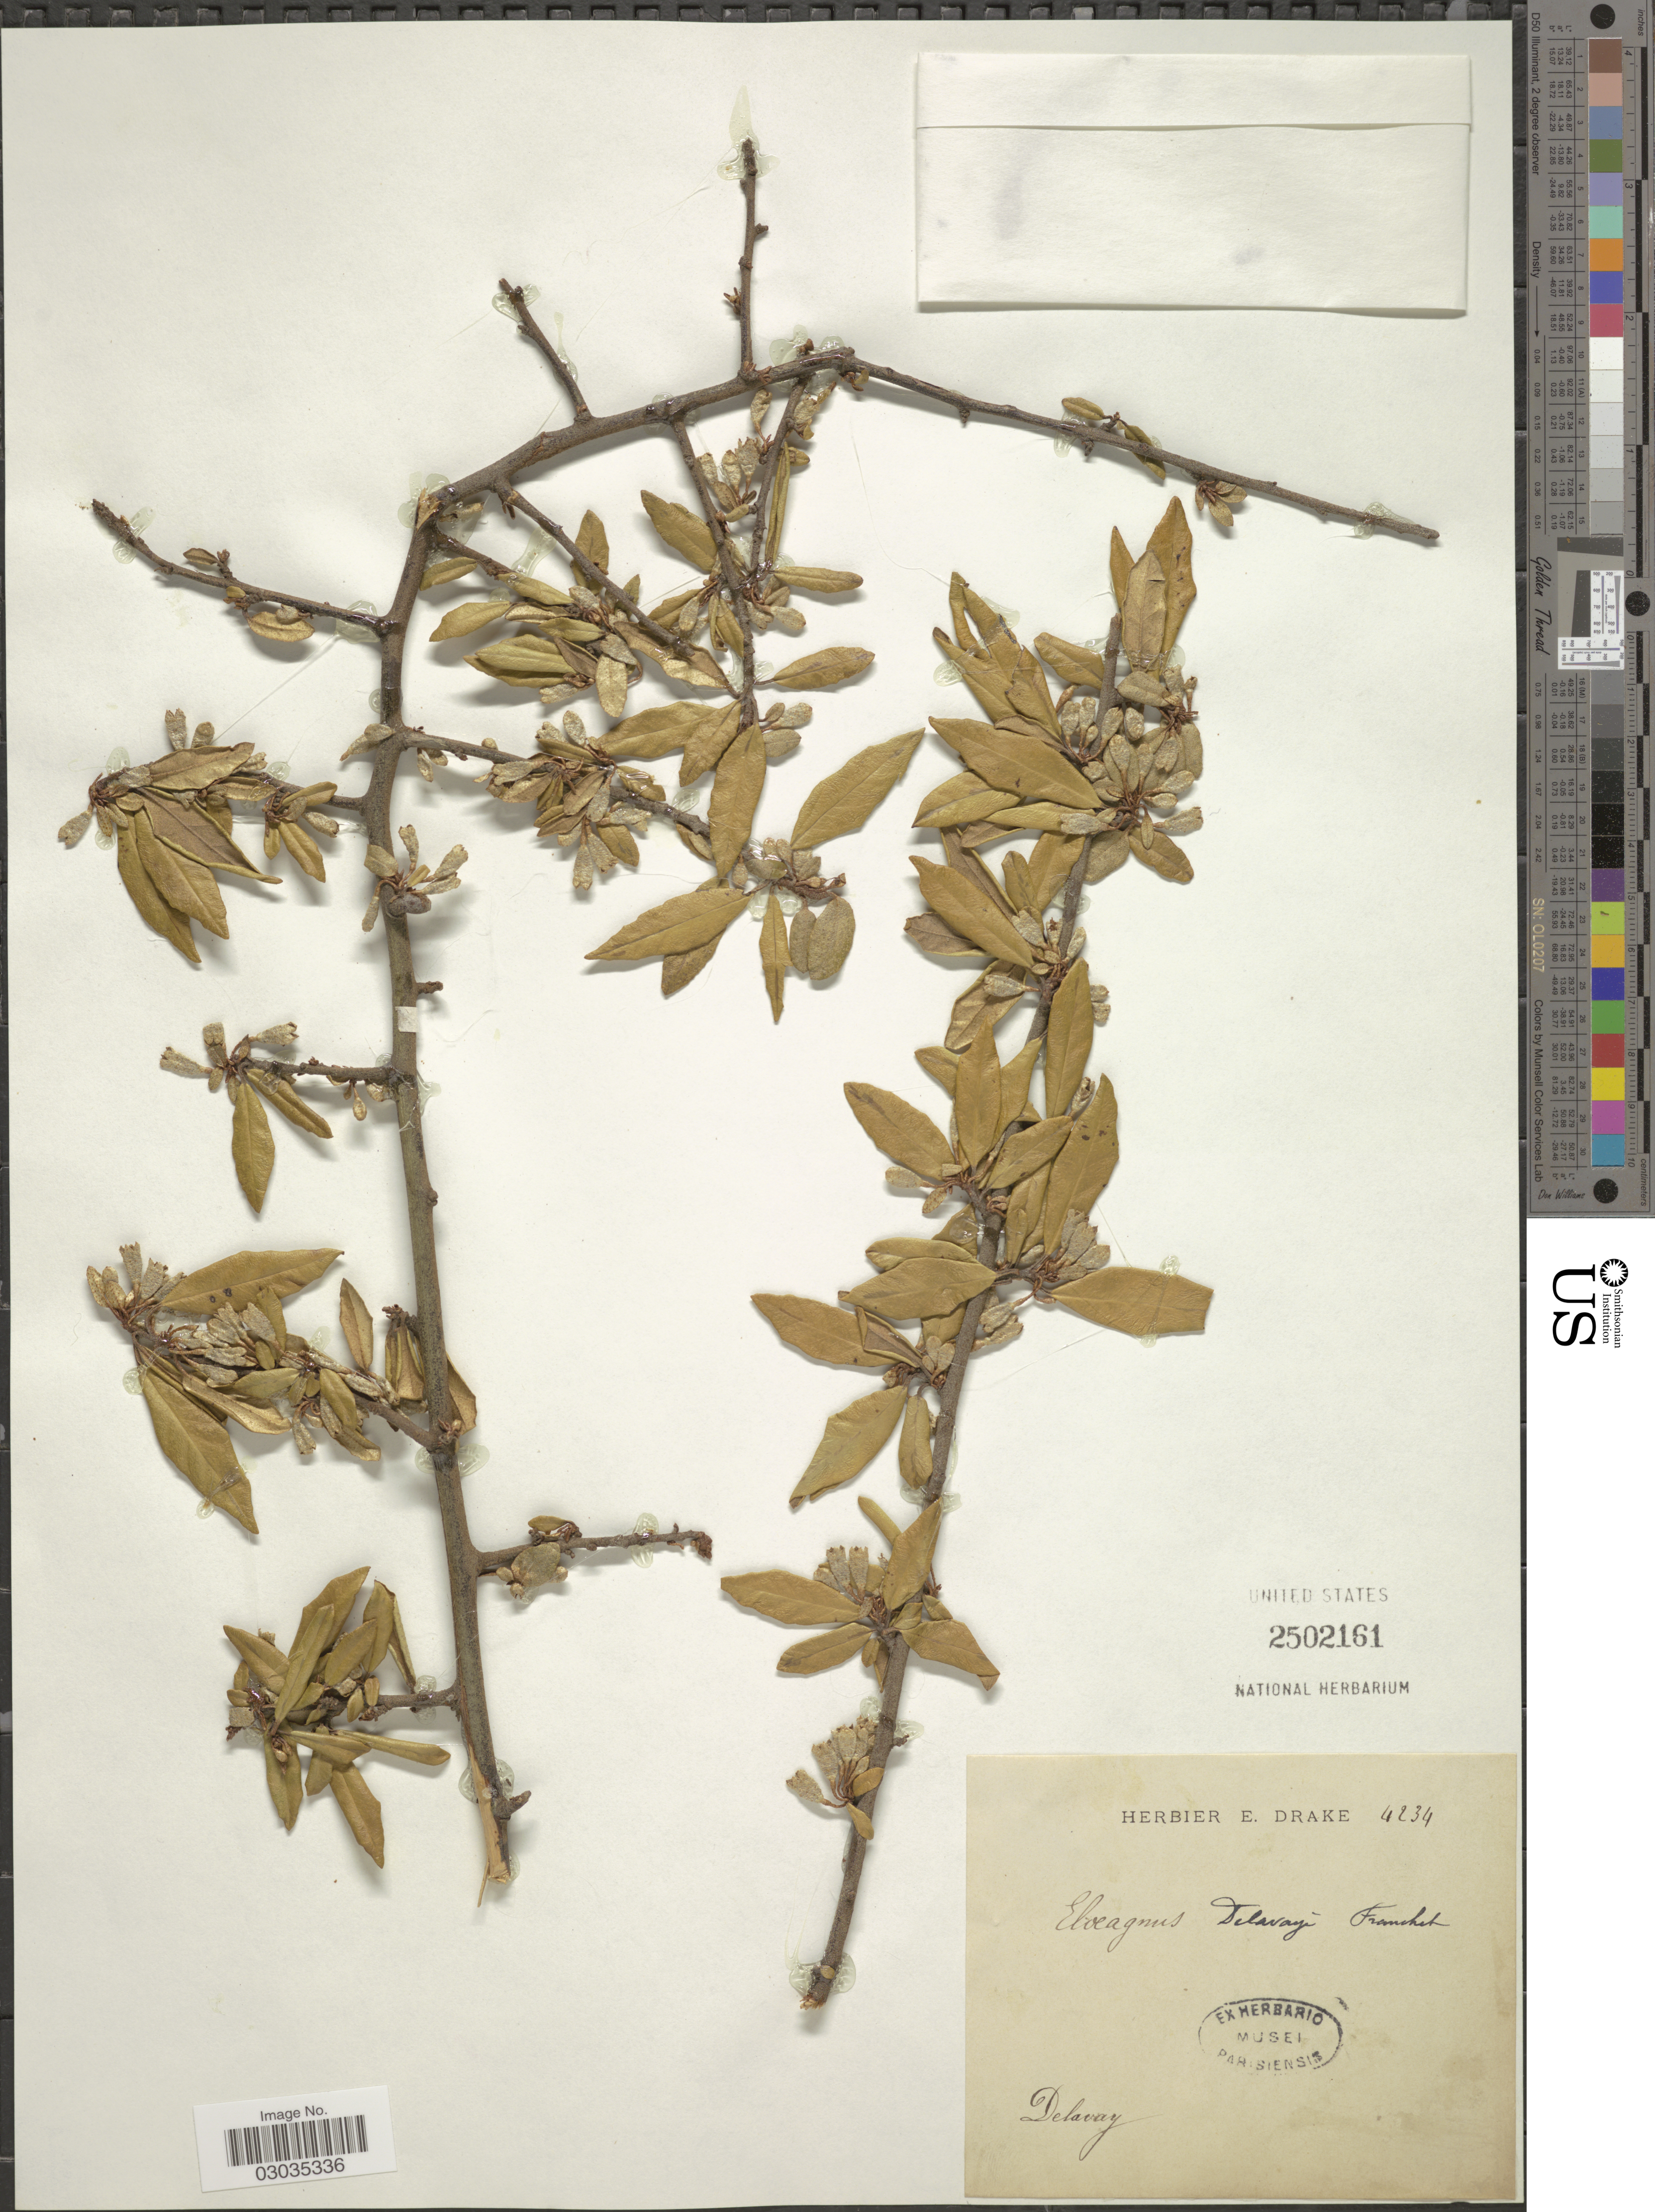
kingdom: Plantae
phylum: Tracheophyta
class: Magnoliopsida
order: Rosales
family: Elaeagnaceae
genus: Elaeagnus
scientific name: Elaeagnus delavayi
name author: Lecomte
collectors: Delavay, --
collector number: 4234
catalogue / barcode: US 2502161